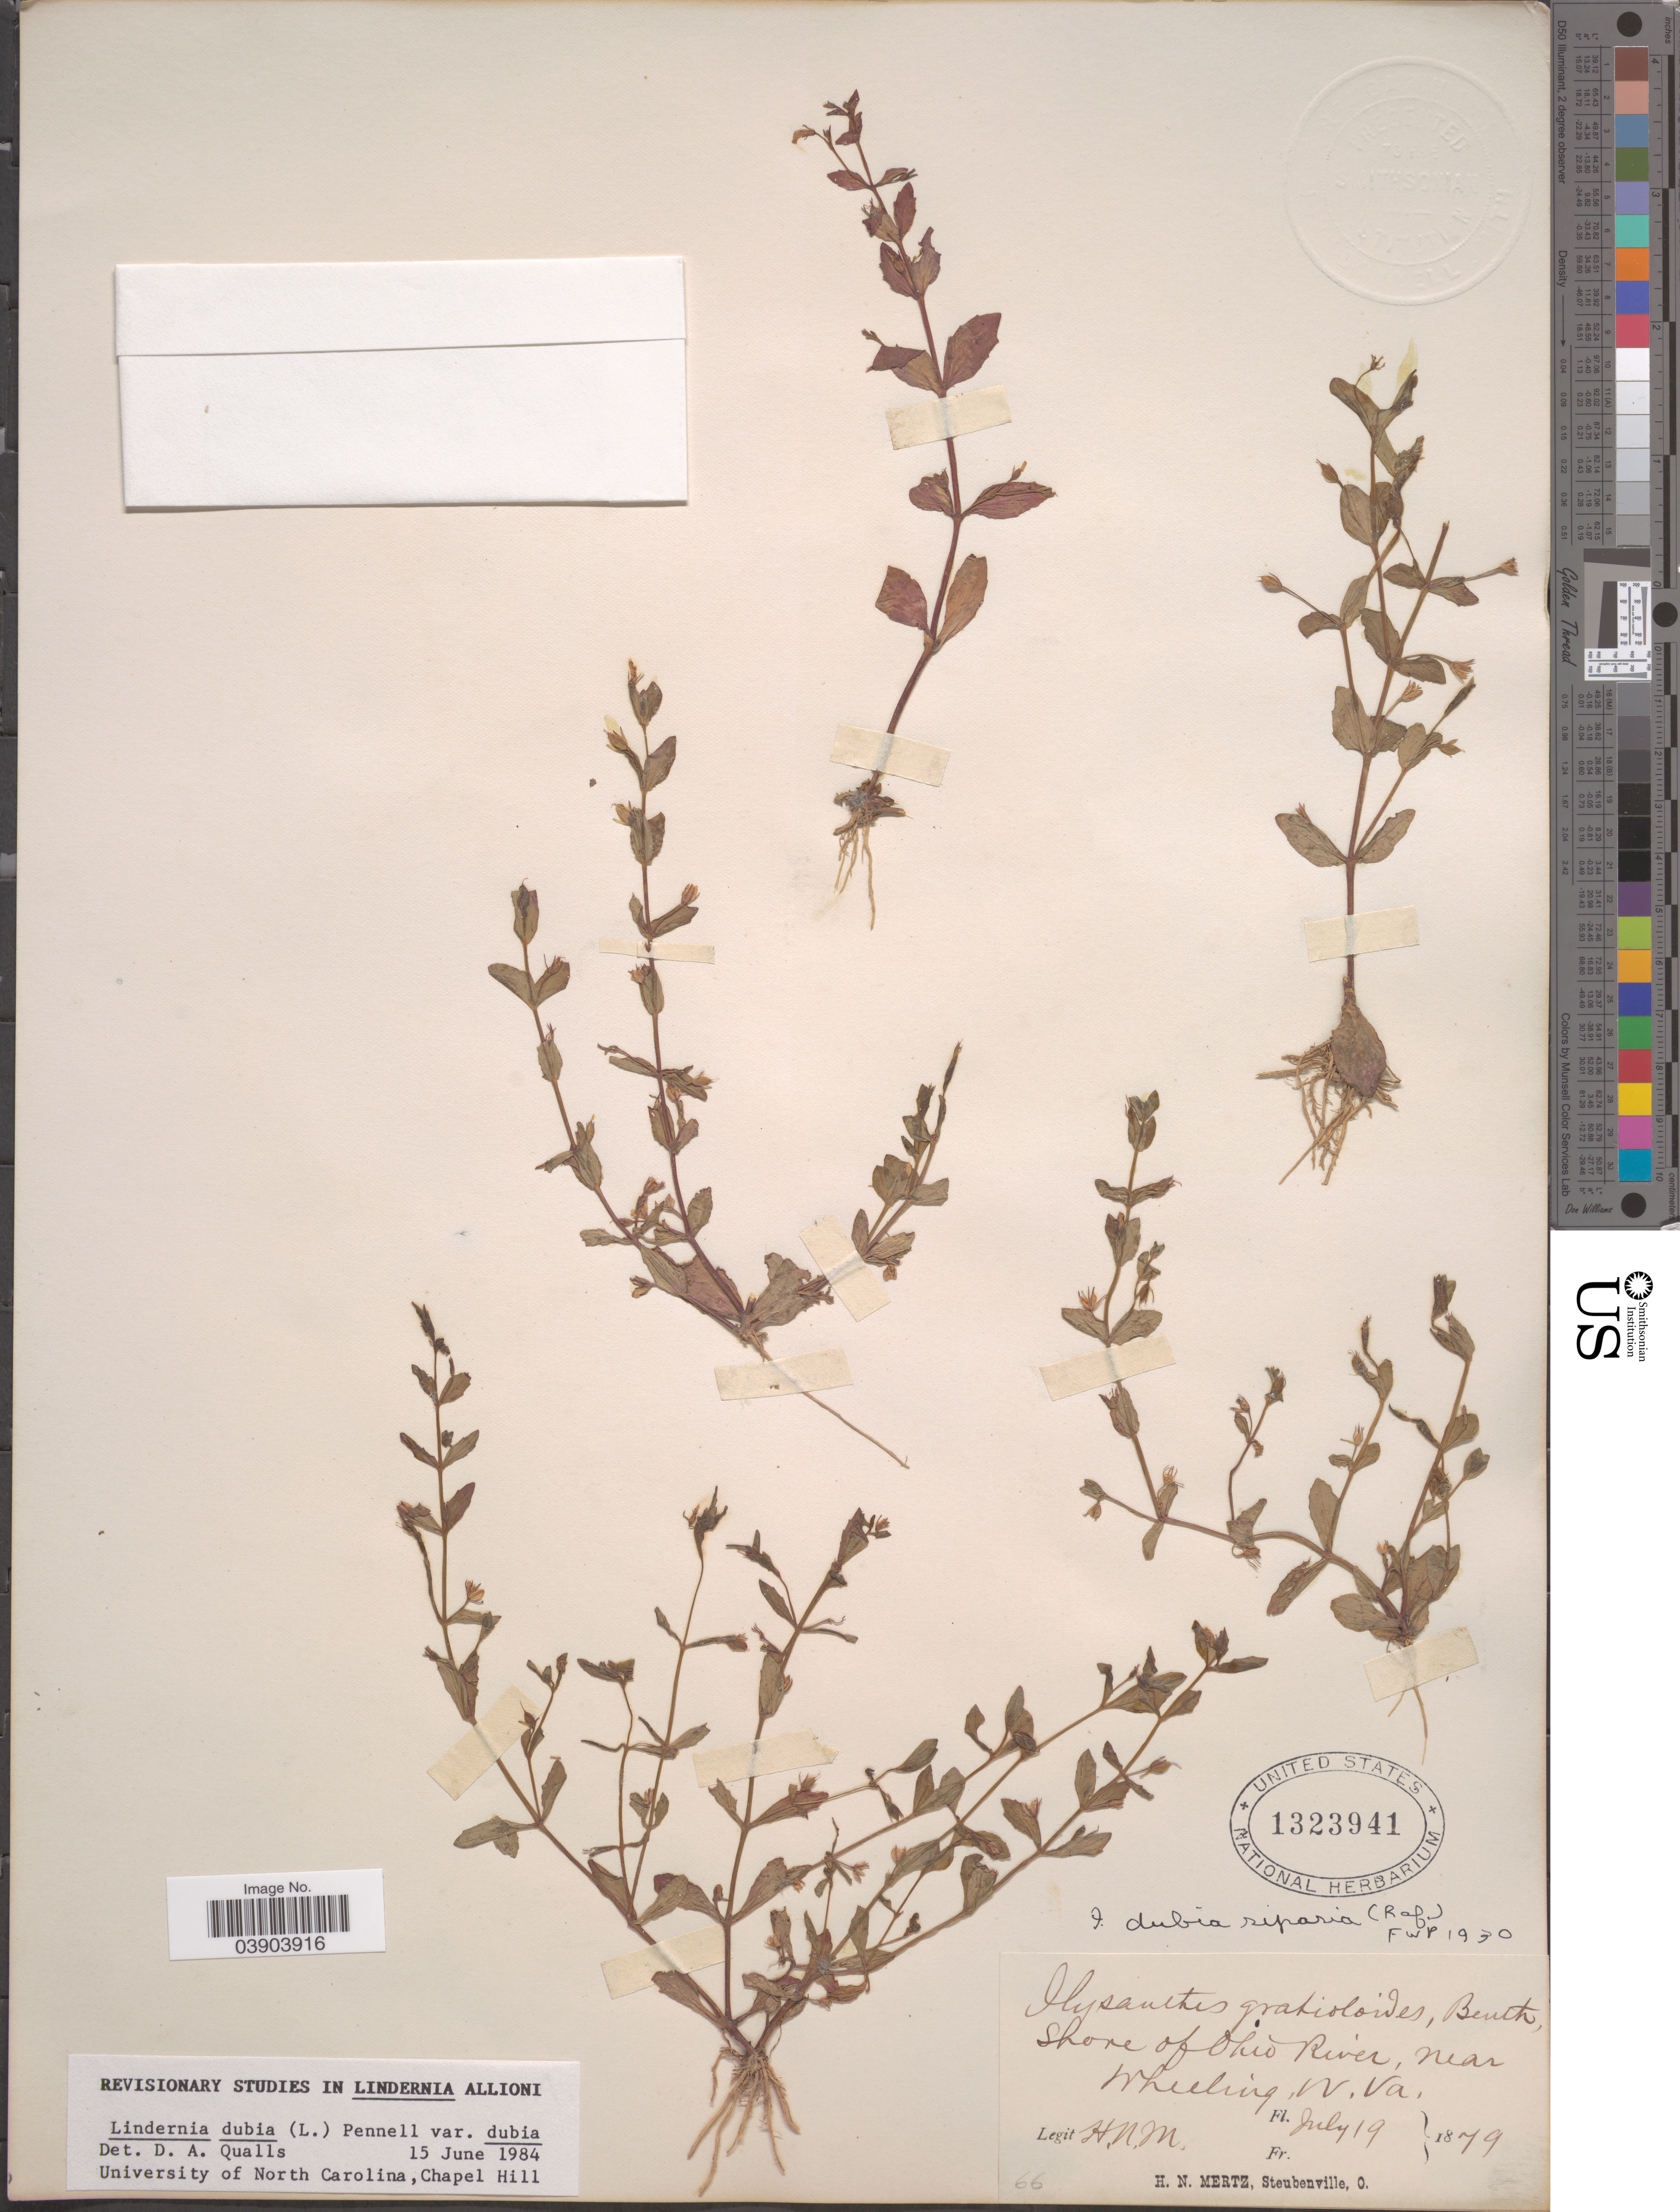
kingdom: Plantae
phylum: Tracheophyta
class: Magnoliopsida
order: Lamiales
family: Linderniaceae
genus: Lindernia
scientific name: Lindernia dubia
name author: (L.) Pennell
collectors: H. Mertz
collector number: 66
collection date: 1879-07-19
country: United States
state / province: West Virginia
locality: Shore of Ohio River, near Wheeling.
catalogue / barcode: US 1323941